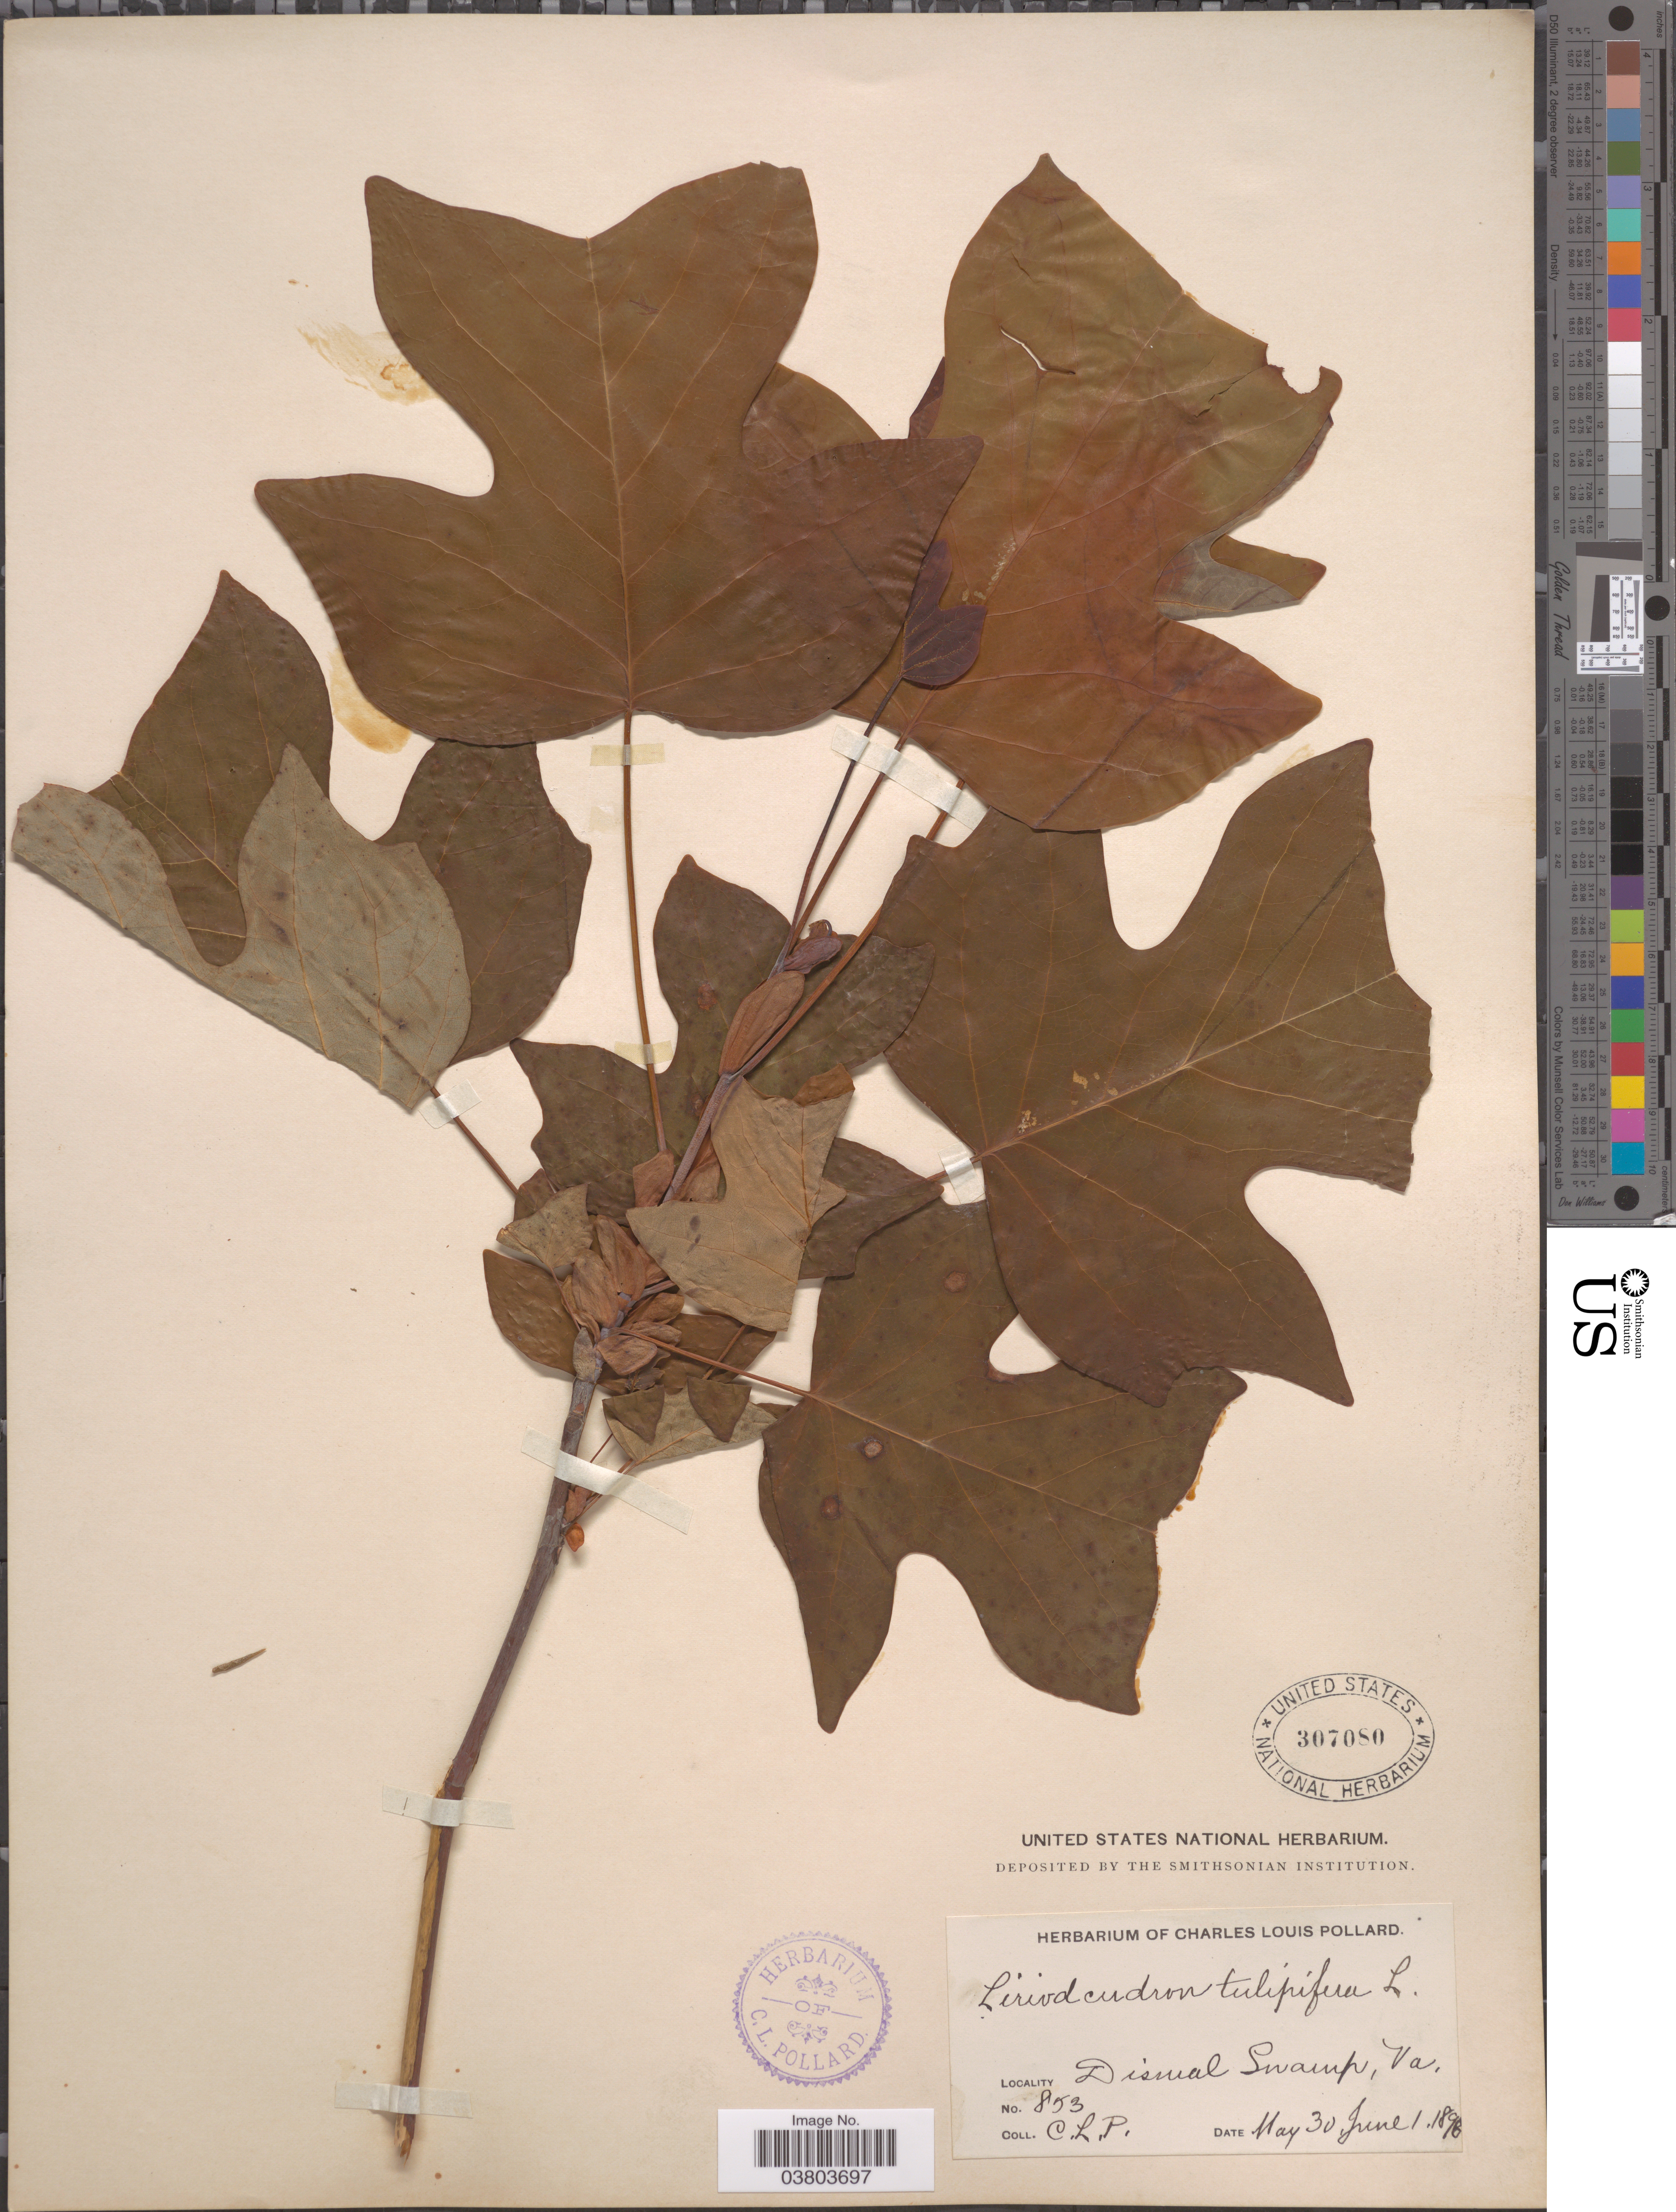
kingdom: Plantae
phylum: Tracheophyta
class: Magnoliopsida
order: Magnoliales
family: Magnoliaceae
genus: Liriodendron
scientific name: Liriodendron tulipifera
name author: L.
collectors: C. L. Pollard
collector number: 853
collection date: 1898-05-30/1898-06-01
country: United States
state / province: Virginia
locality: Dismal Swamp.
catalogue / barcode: US 307080